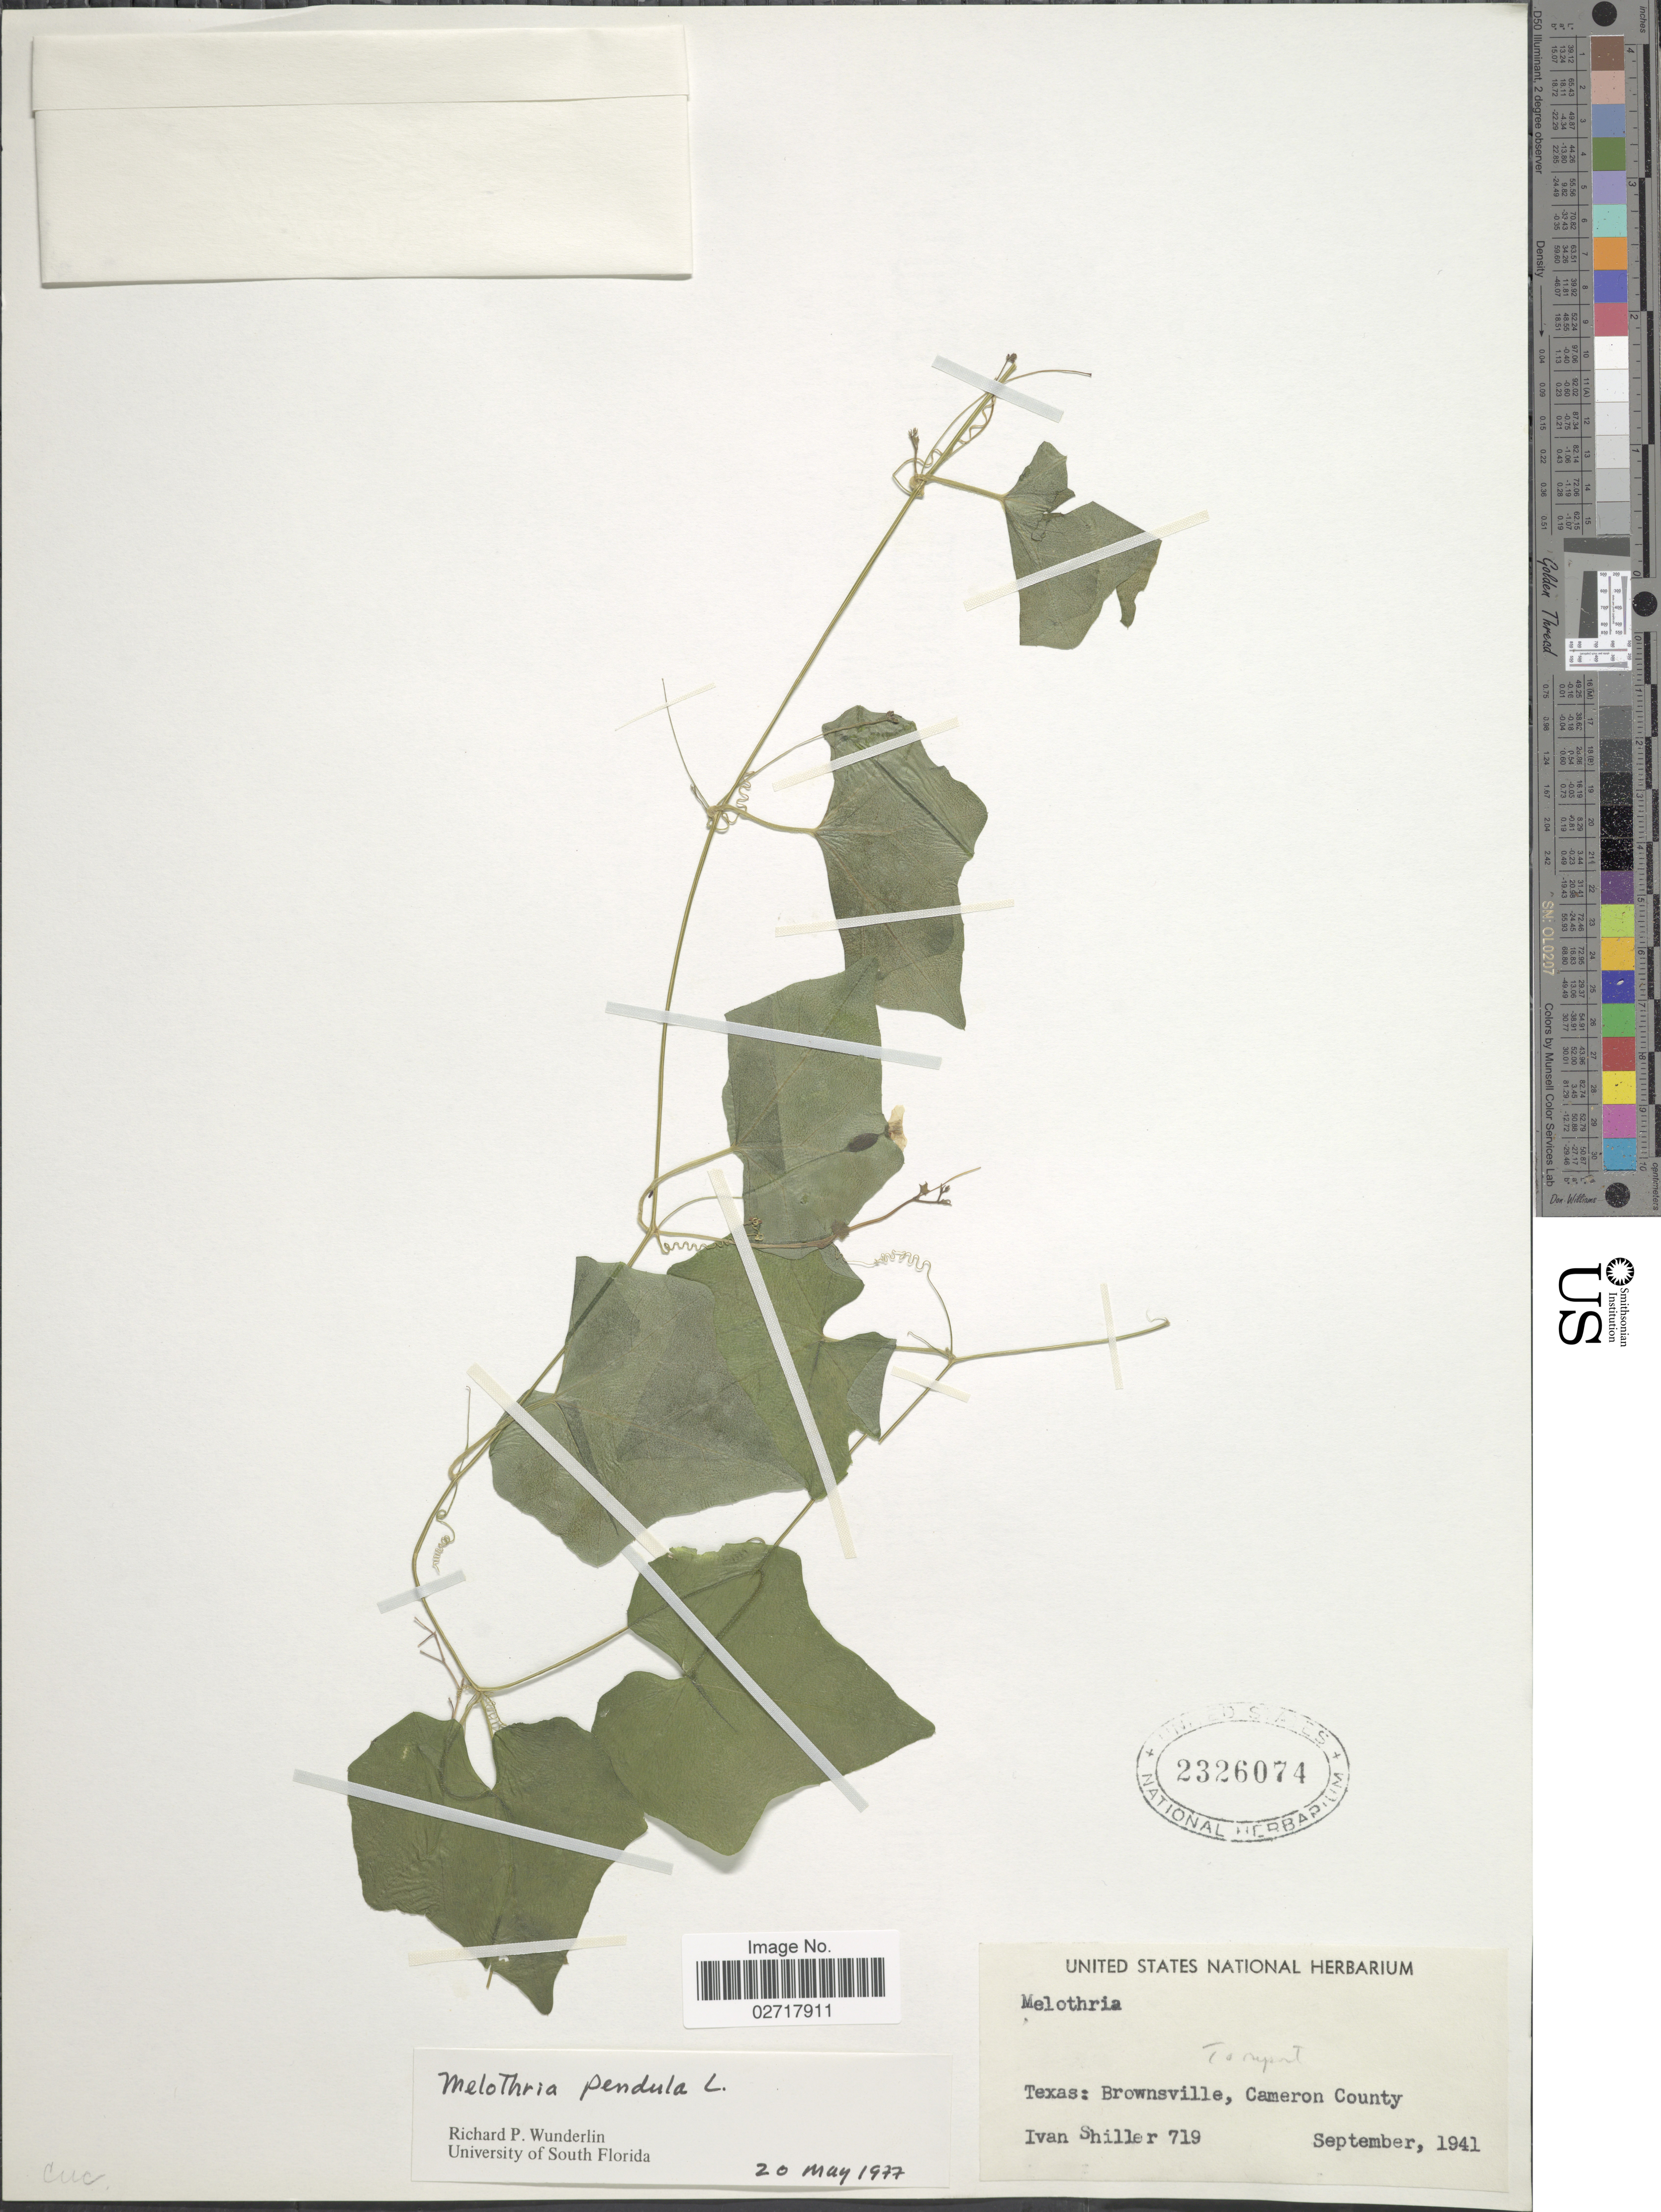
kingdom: Plantae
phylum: Tracheophyta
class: Magnoliopsida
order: Cucurbitales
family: Cucurbitaceae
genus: Melothria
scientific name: Melothria pendula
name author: L.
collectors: I. Shiller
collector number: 719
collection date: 1941-09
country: United States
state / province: Texas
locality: Brownsville, Cameron County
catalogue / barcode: US 2326074